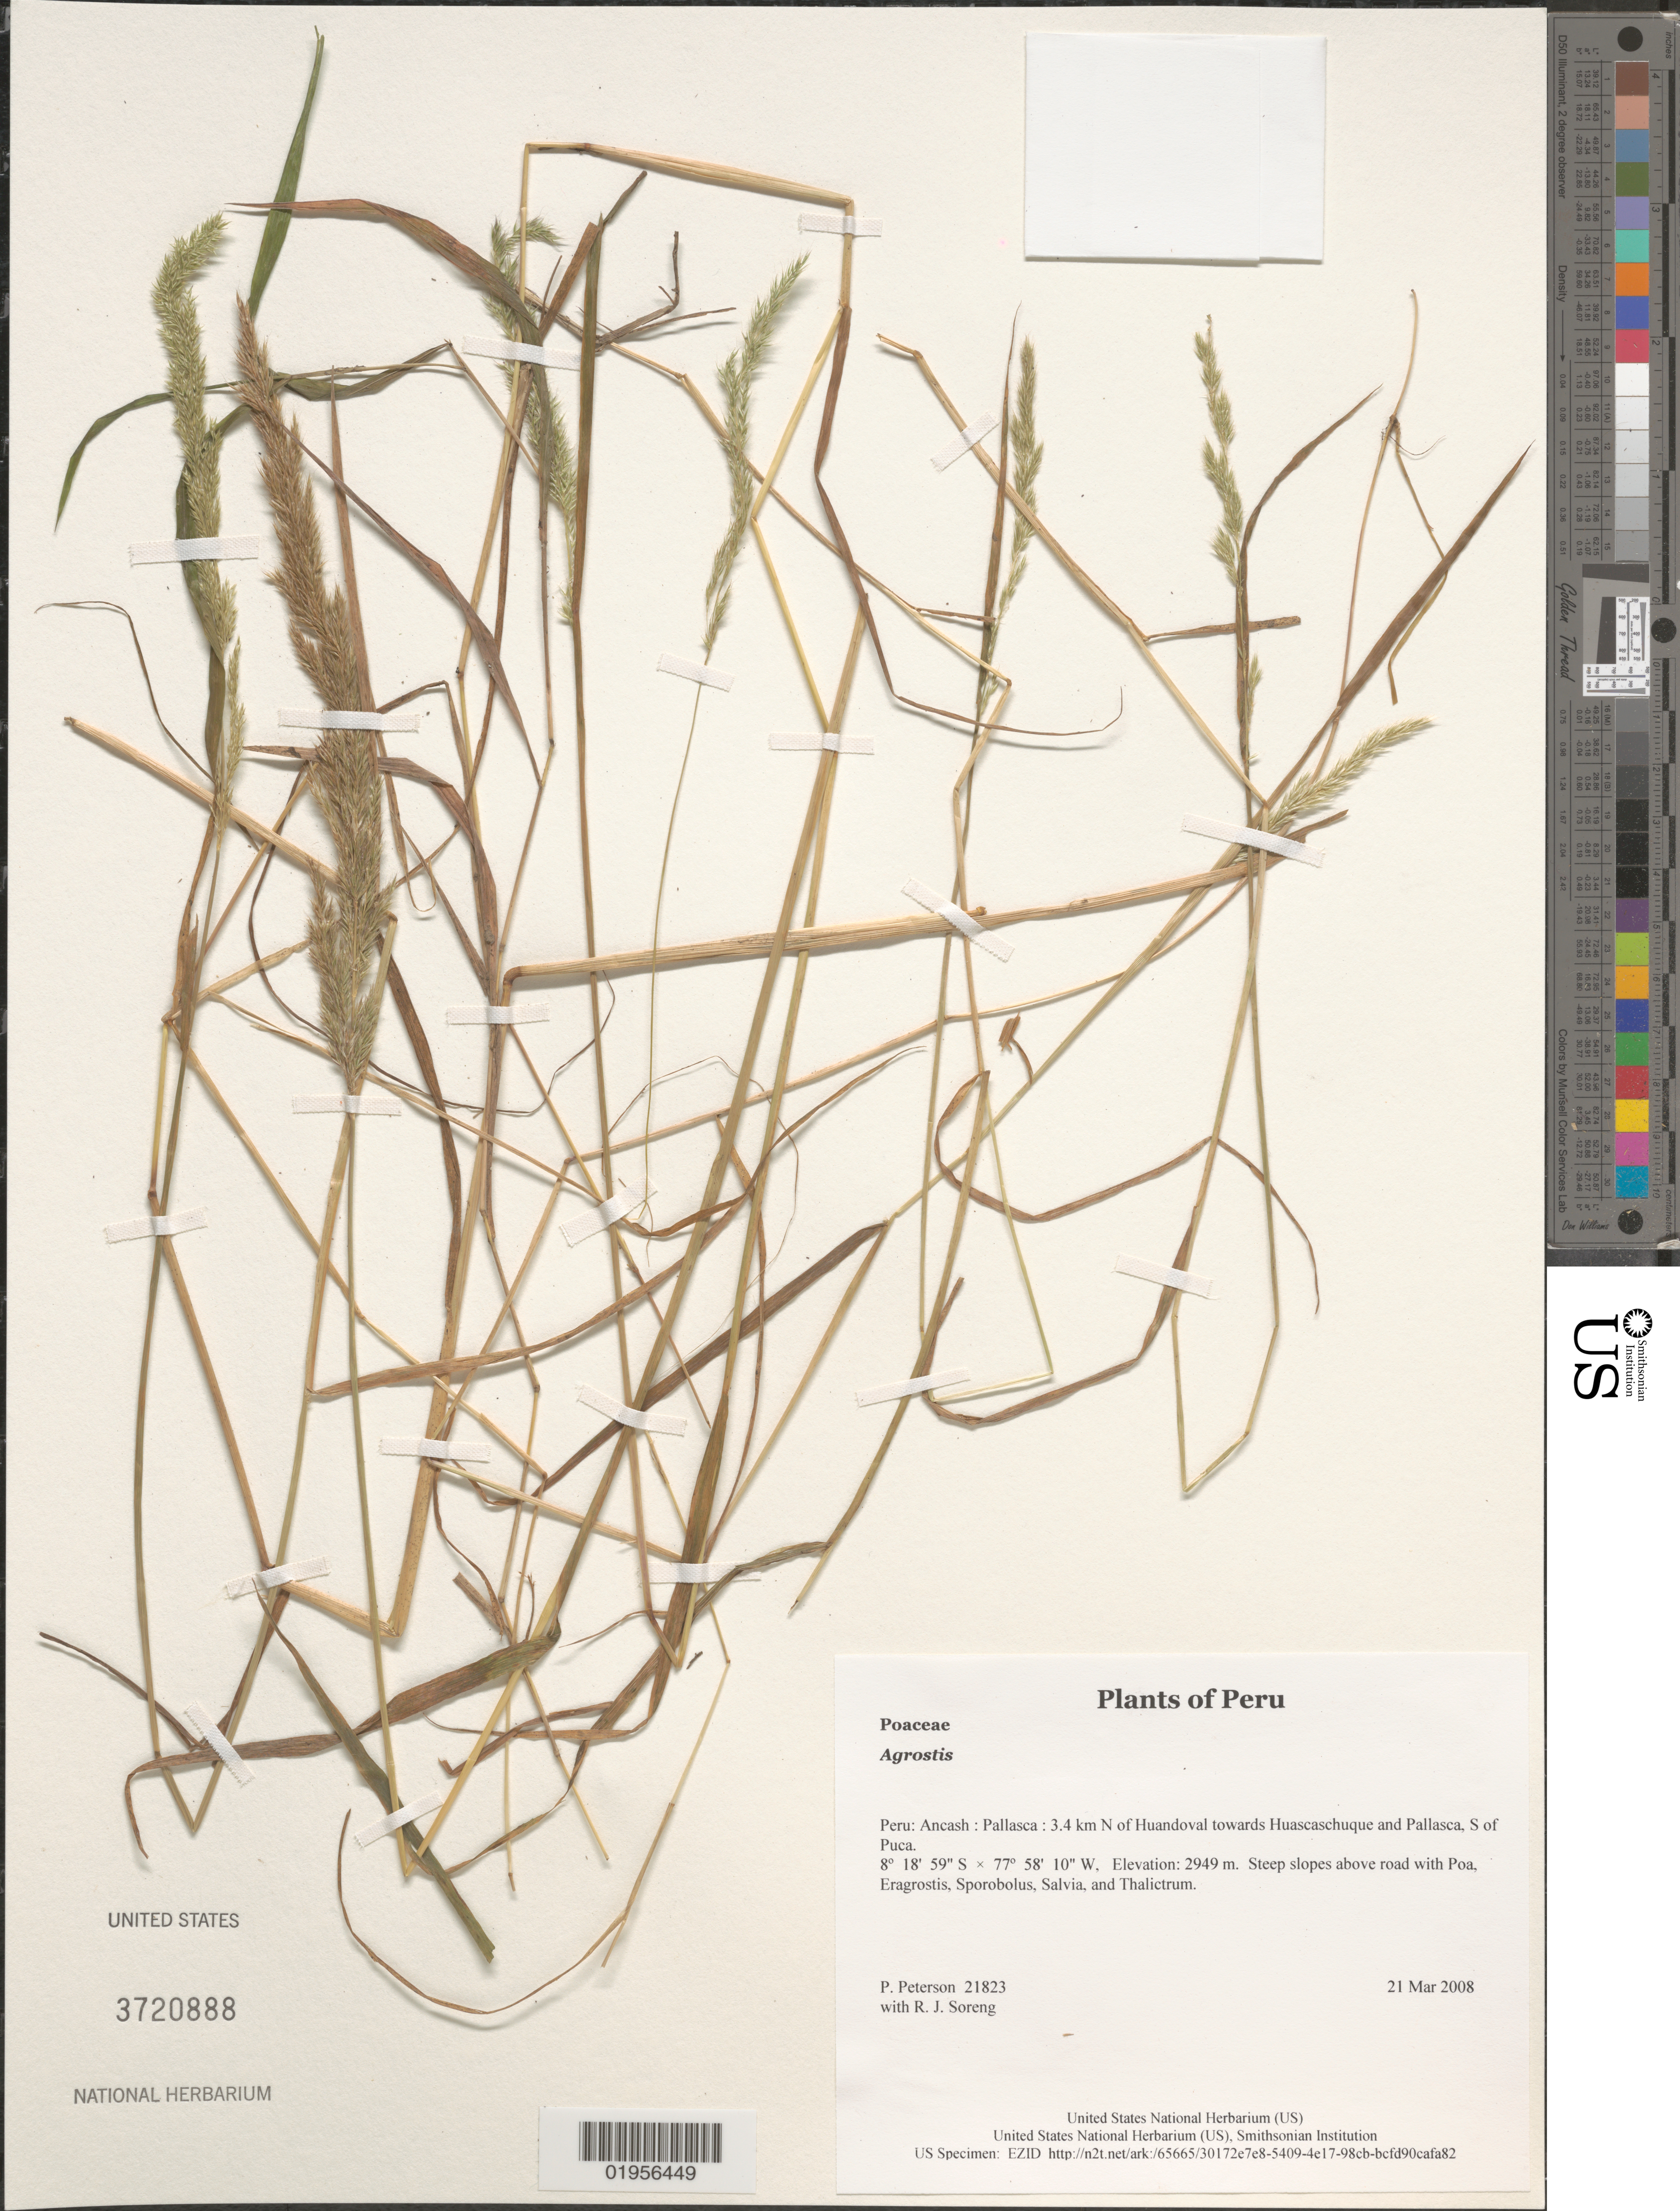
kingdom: Plantae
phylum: Tracheophyta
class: Liliopsida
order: Poales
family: Poaceae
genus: Agrostis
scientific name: Agrostis sp.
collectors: P. M. Peterson & R. J. Soreng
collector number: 21823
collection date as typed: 21 Mar 2008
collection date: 2008-03-21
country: Peru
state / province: Ancash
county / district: Pallasca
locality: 3.4 km N of Huandoval towards Huascaschuque and Pallasca, S of Puca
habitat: Steep slopes above road with Poa, Eragrostis, Sporobolus, Salvia, and Thalictrum.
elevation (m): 2949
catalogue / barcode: US 3720888